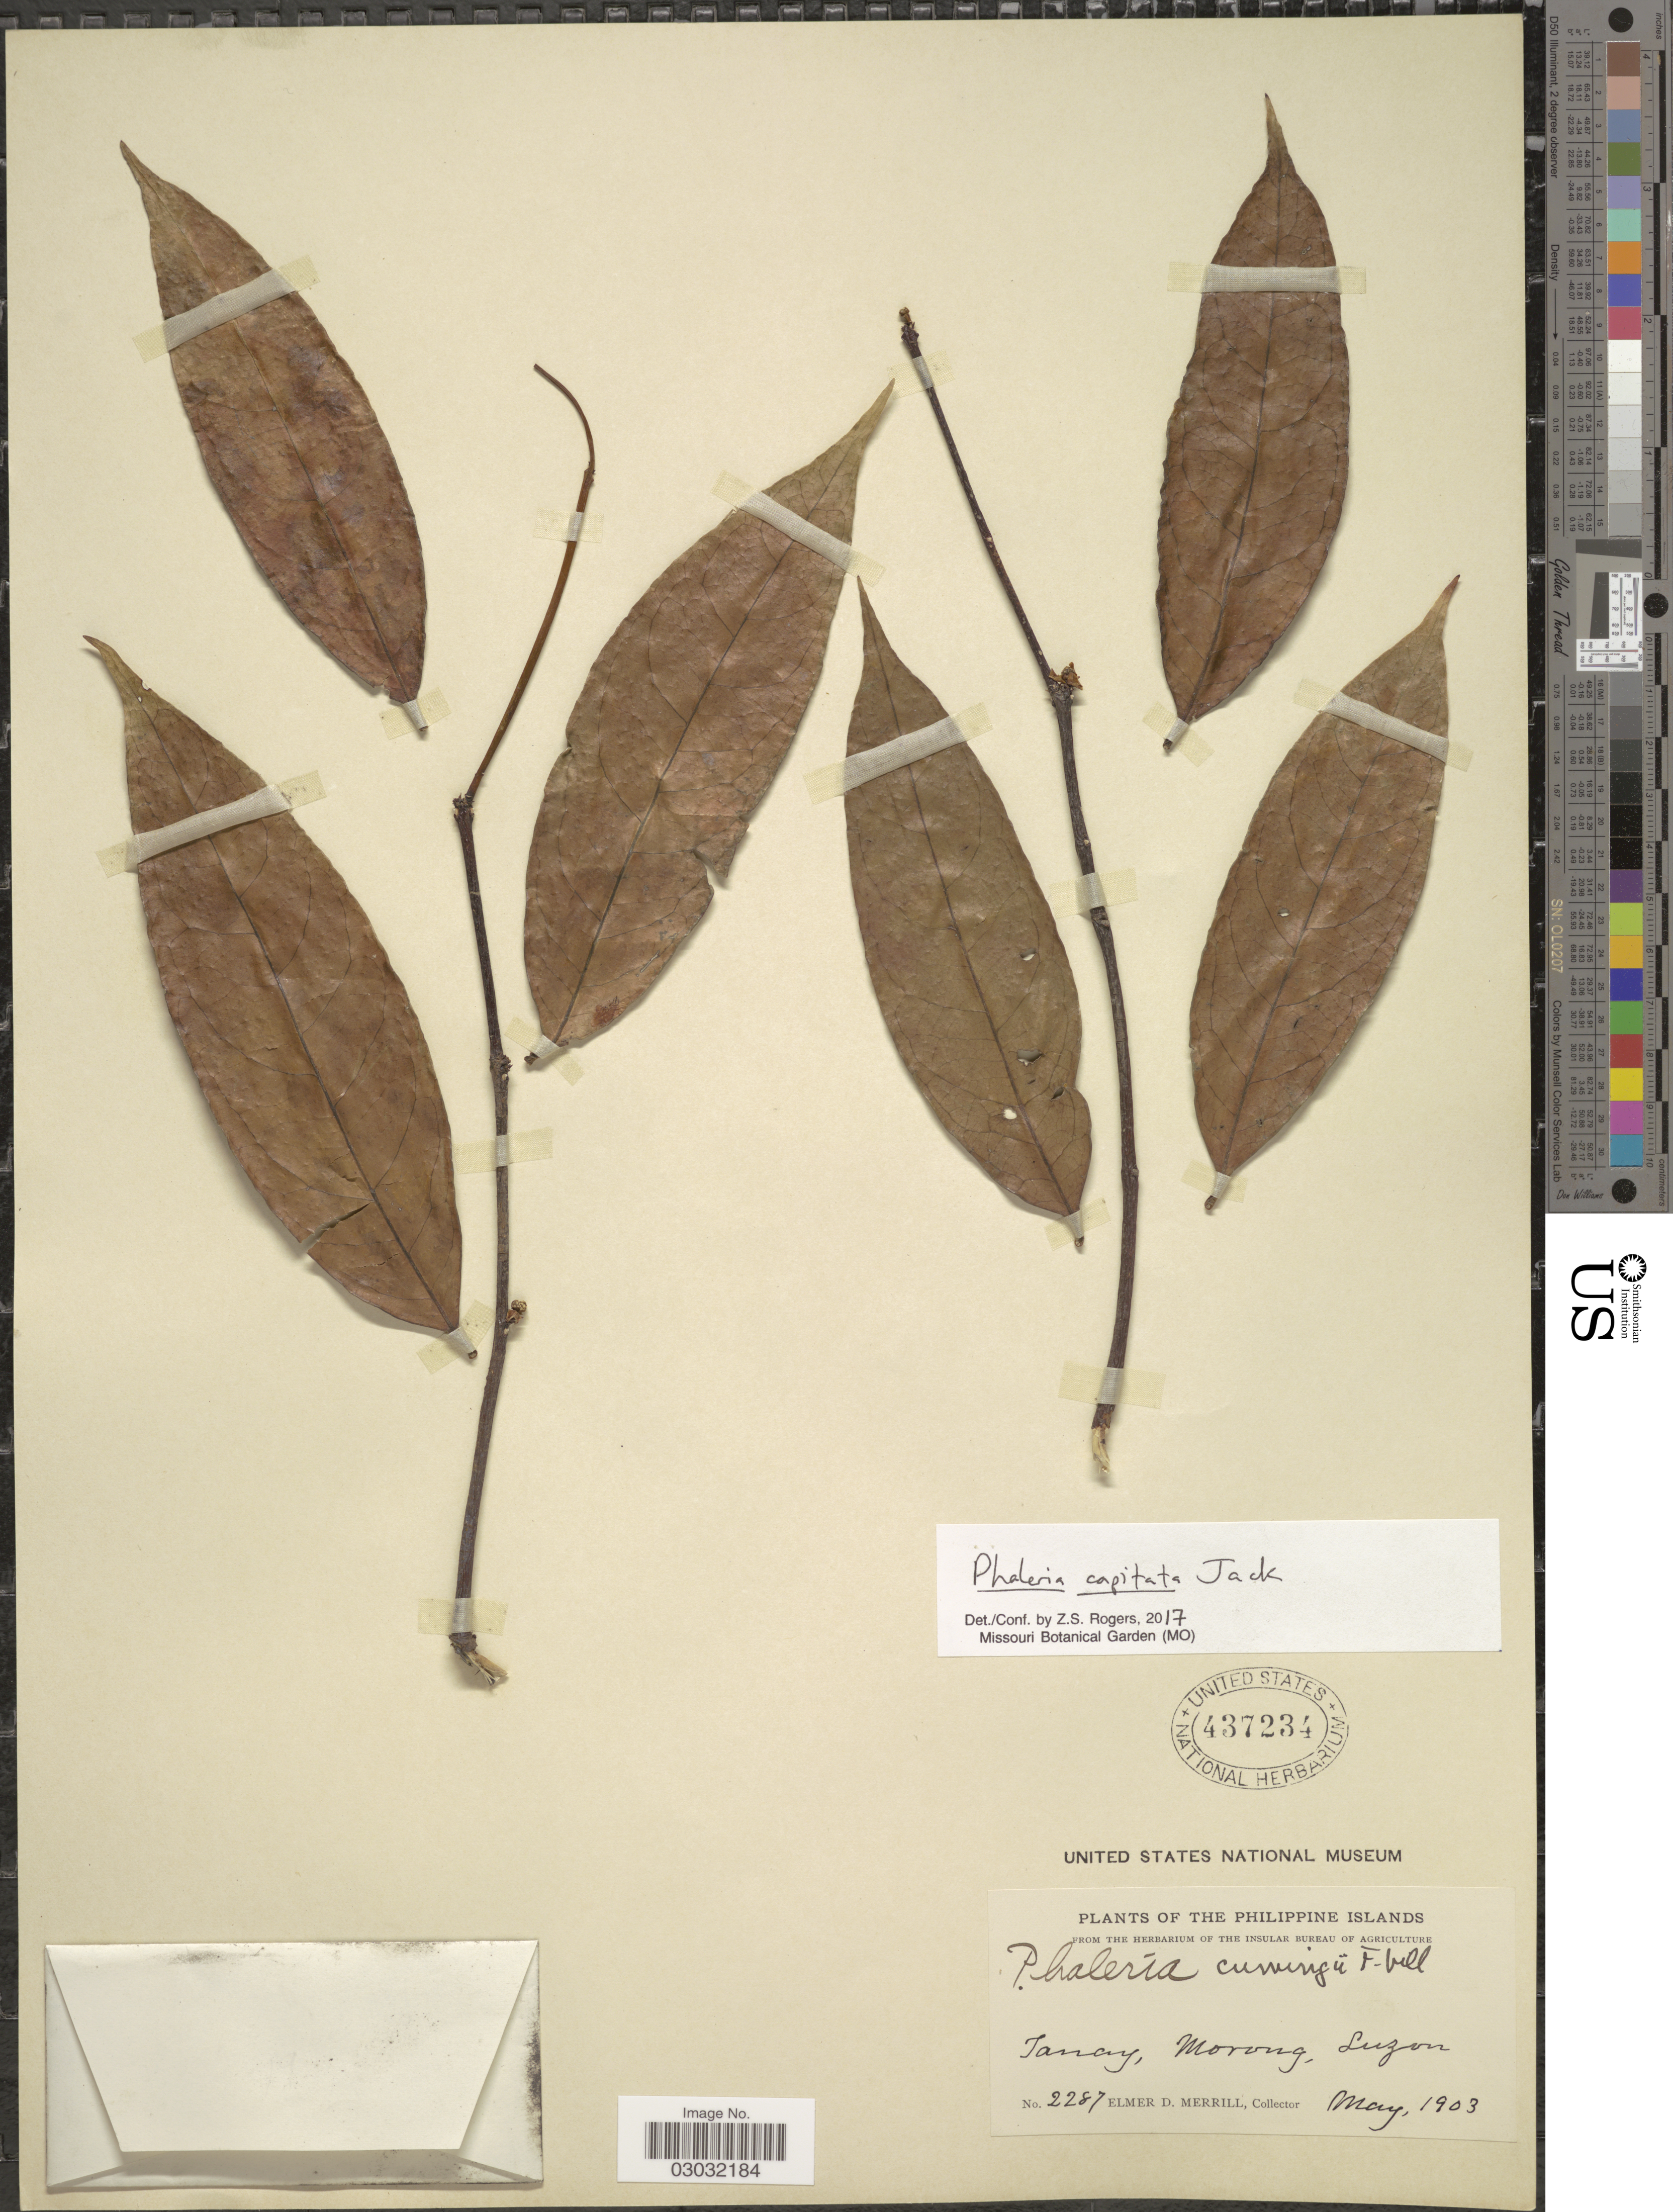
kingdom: Plantae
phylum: Tracheophyta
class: Magnoliopsida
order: Malvales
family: Thymelaeaceae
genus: Phaleria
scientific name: Phaleria capitata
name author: Jack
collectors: E. D. Merrill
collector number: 2287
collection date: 1903-05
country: Philippines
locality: Tanay, Morong, Luzon.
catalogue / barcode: US 437234